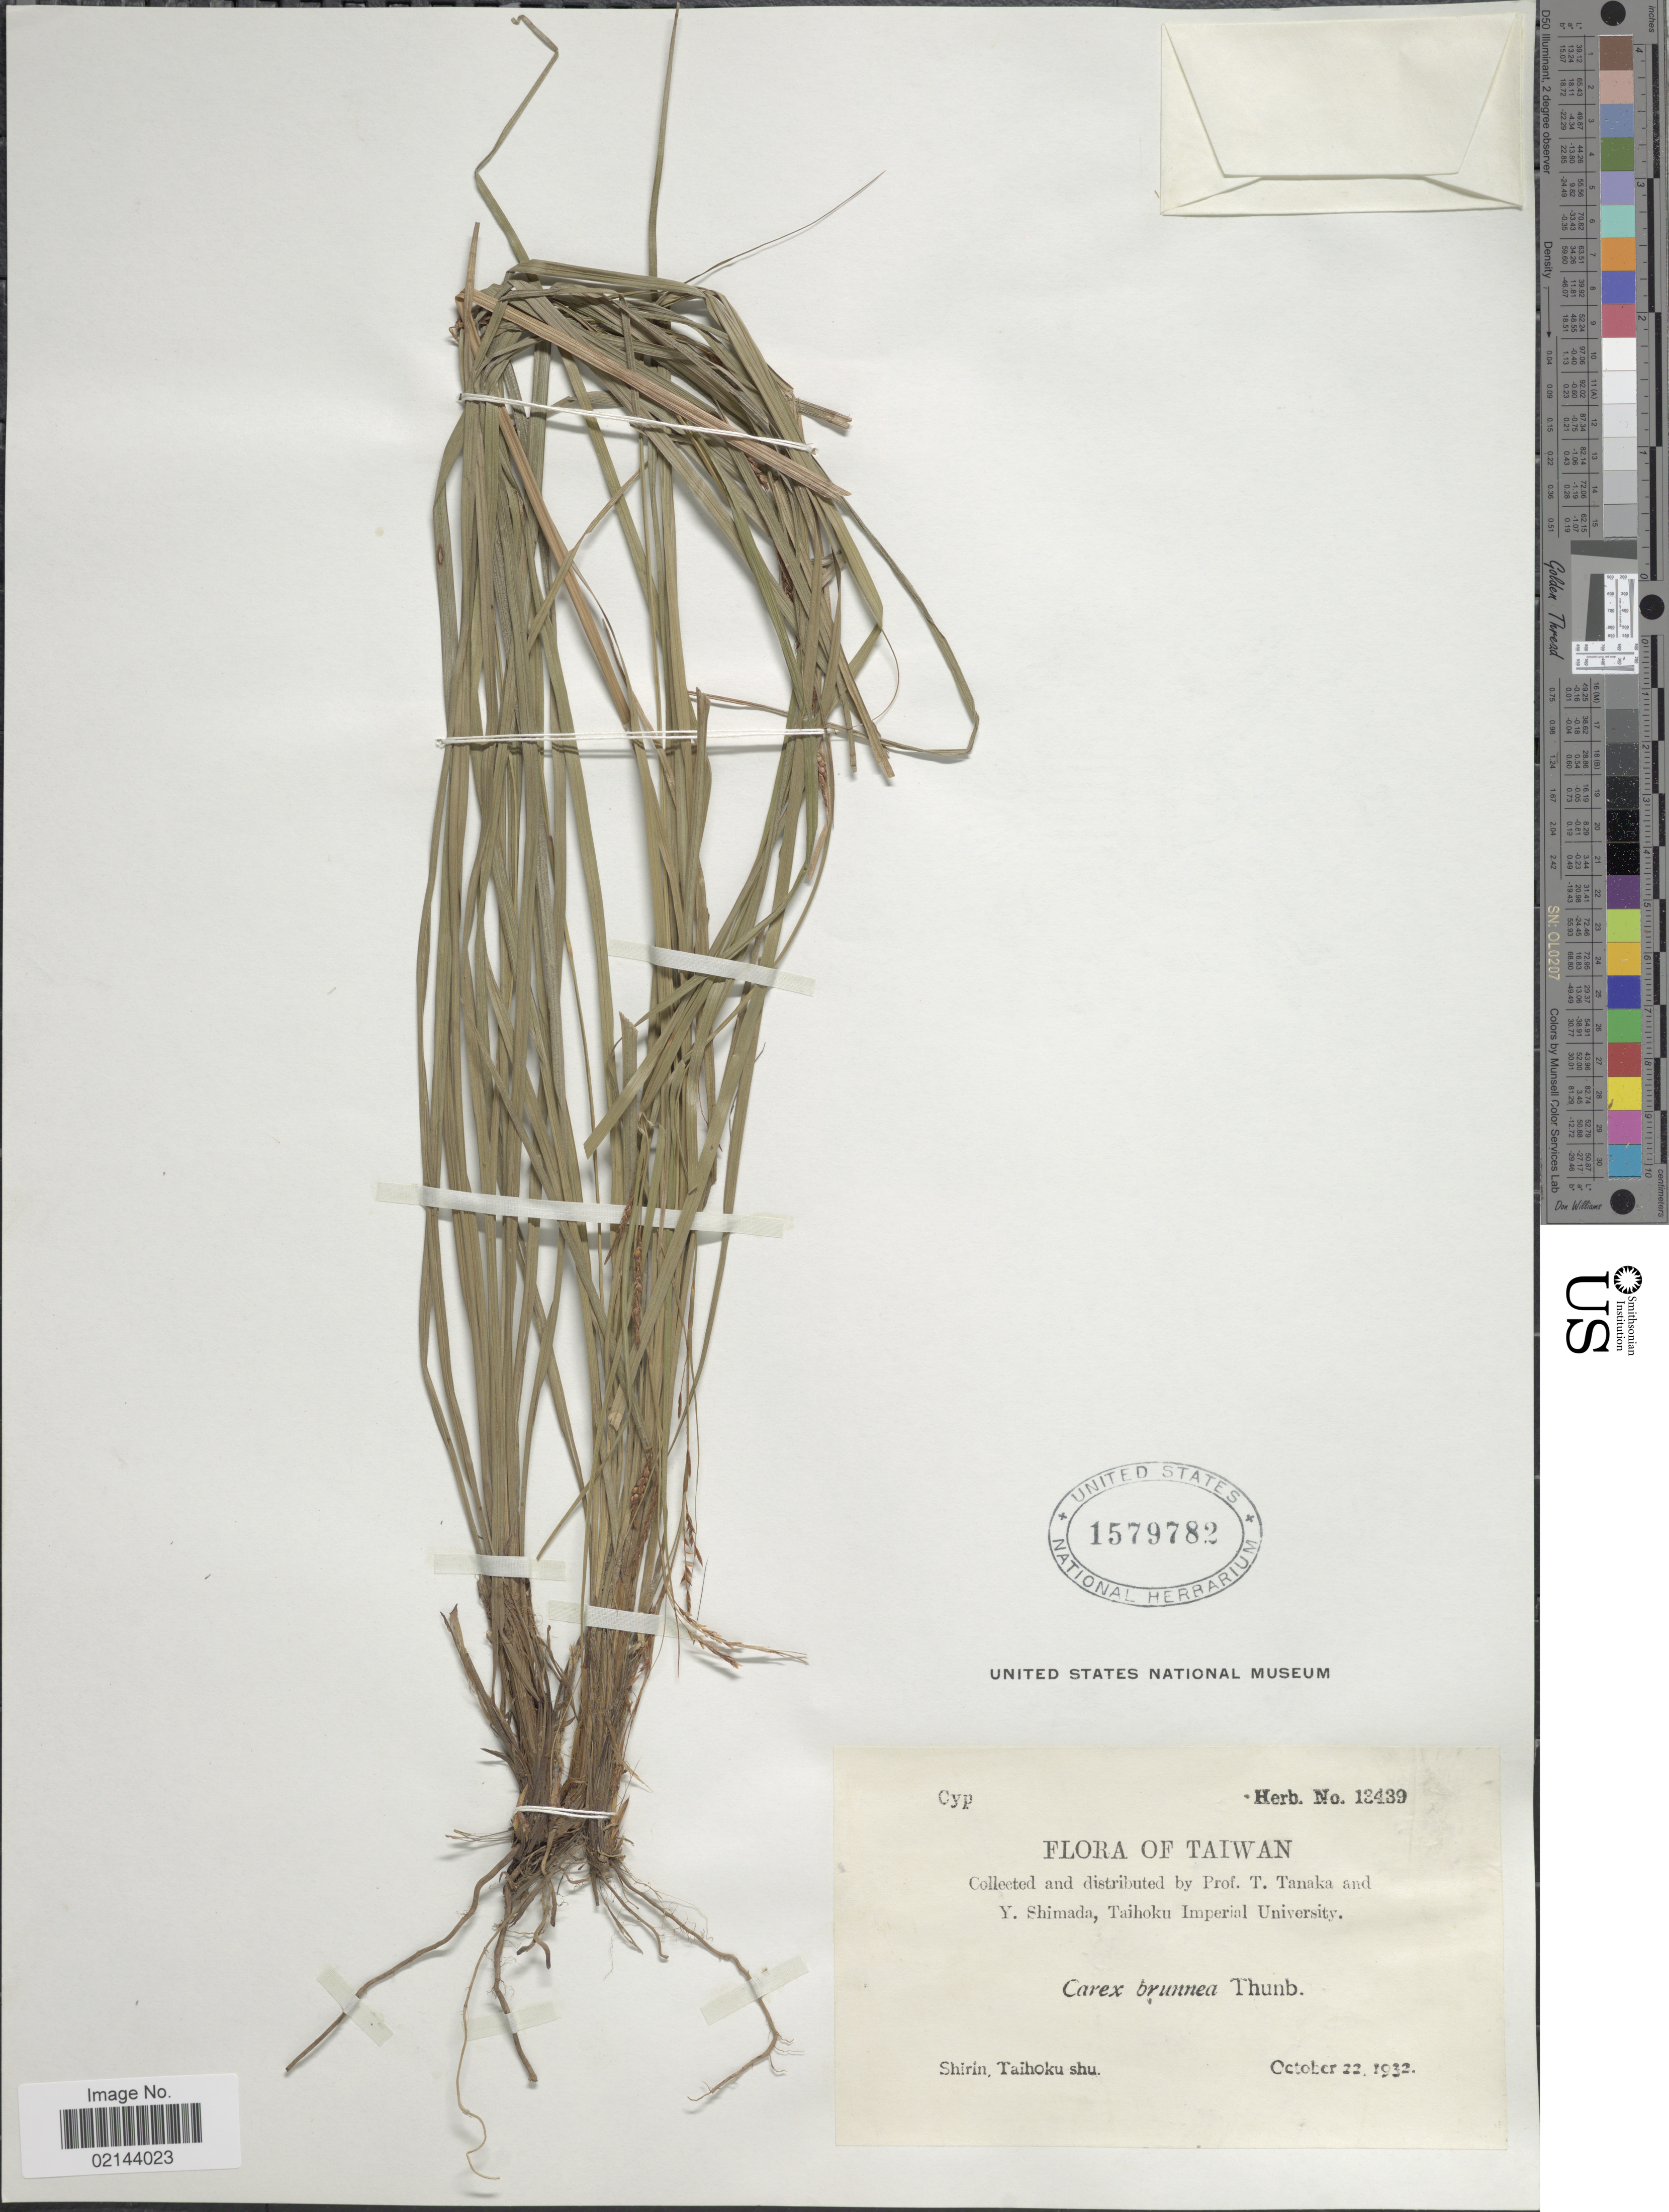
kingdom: Plantae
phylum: Tracheophyta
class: Liliopsida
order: Poales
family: Cyperaceae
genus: Carex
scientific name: Carex brunnea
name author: Thunb.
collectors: T. Tanaka & Y. Shimada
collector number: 13439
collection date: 1932-10-22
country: Taiwan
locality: Shirin, Taihoku shu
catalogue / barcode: US 1579782